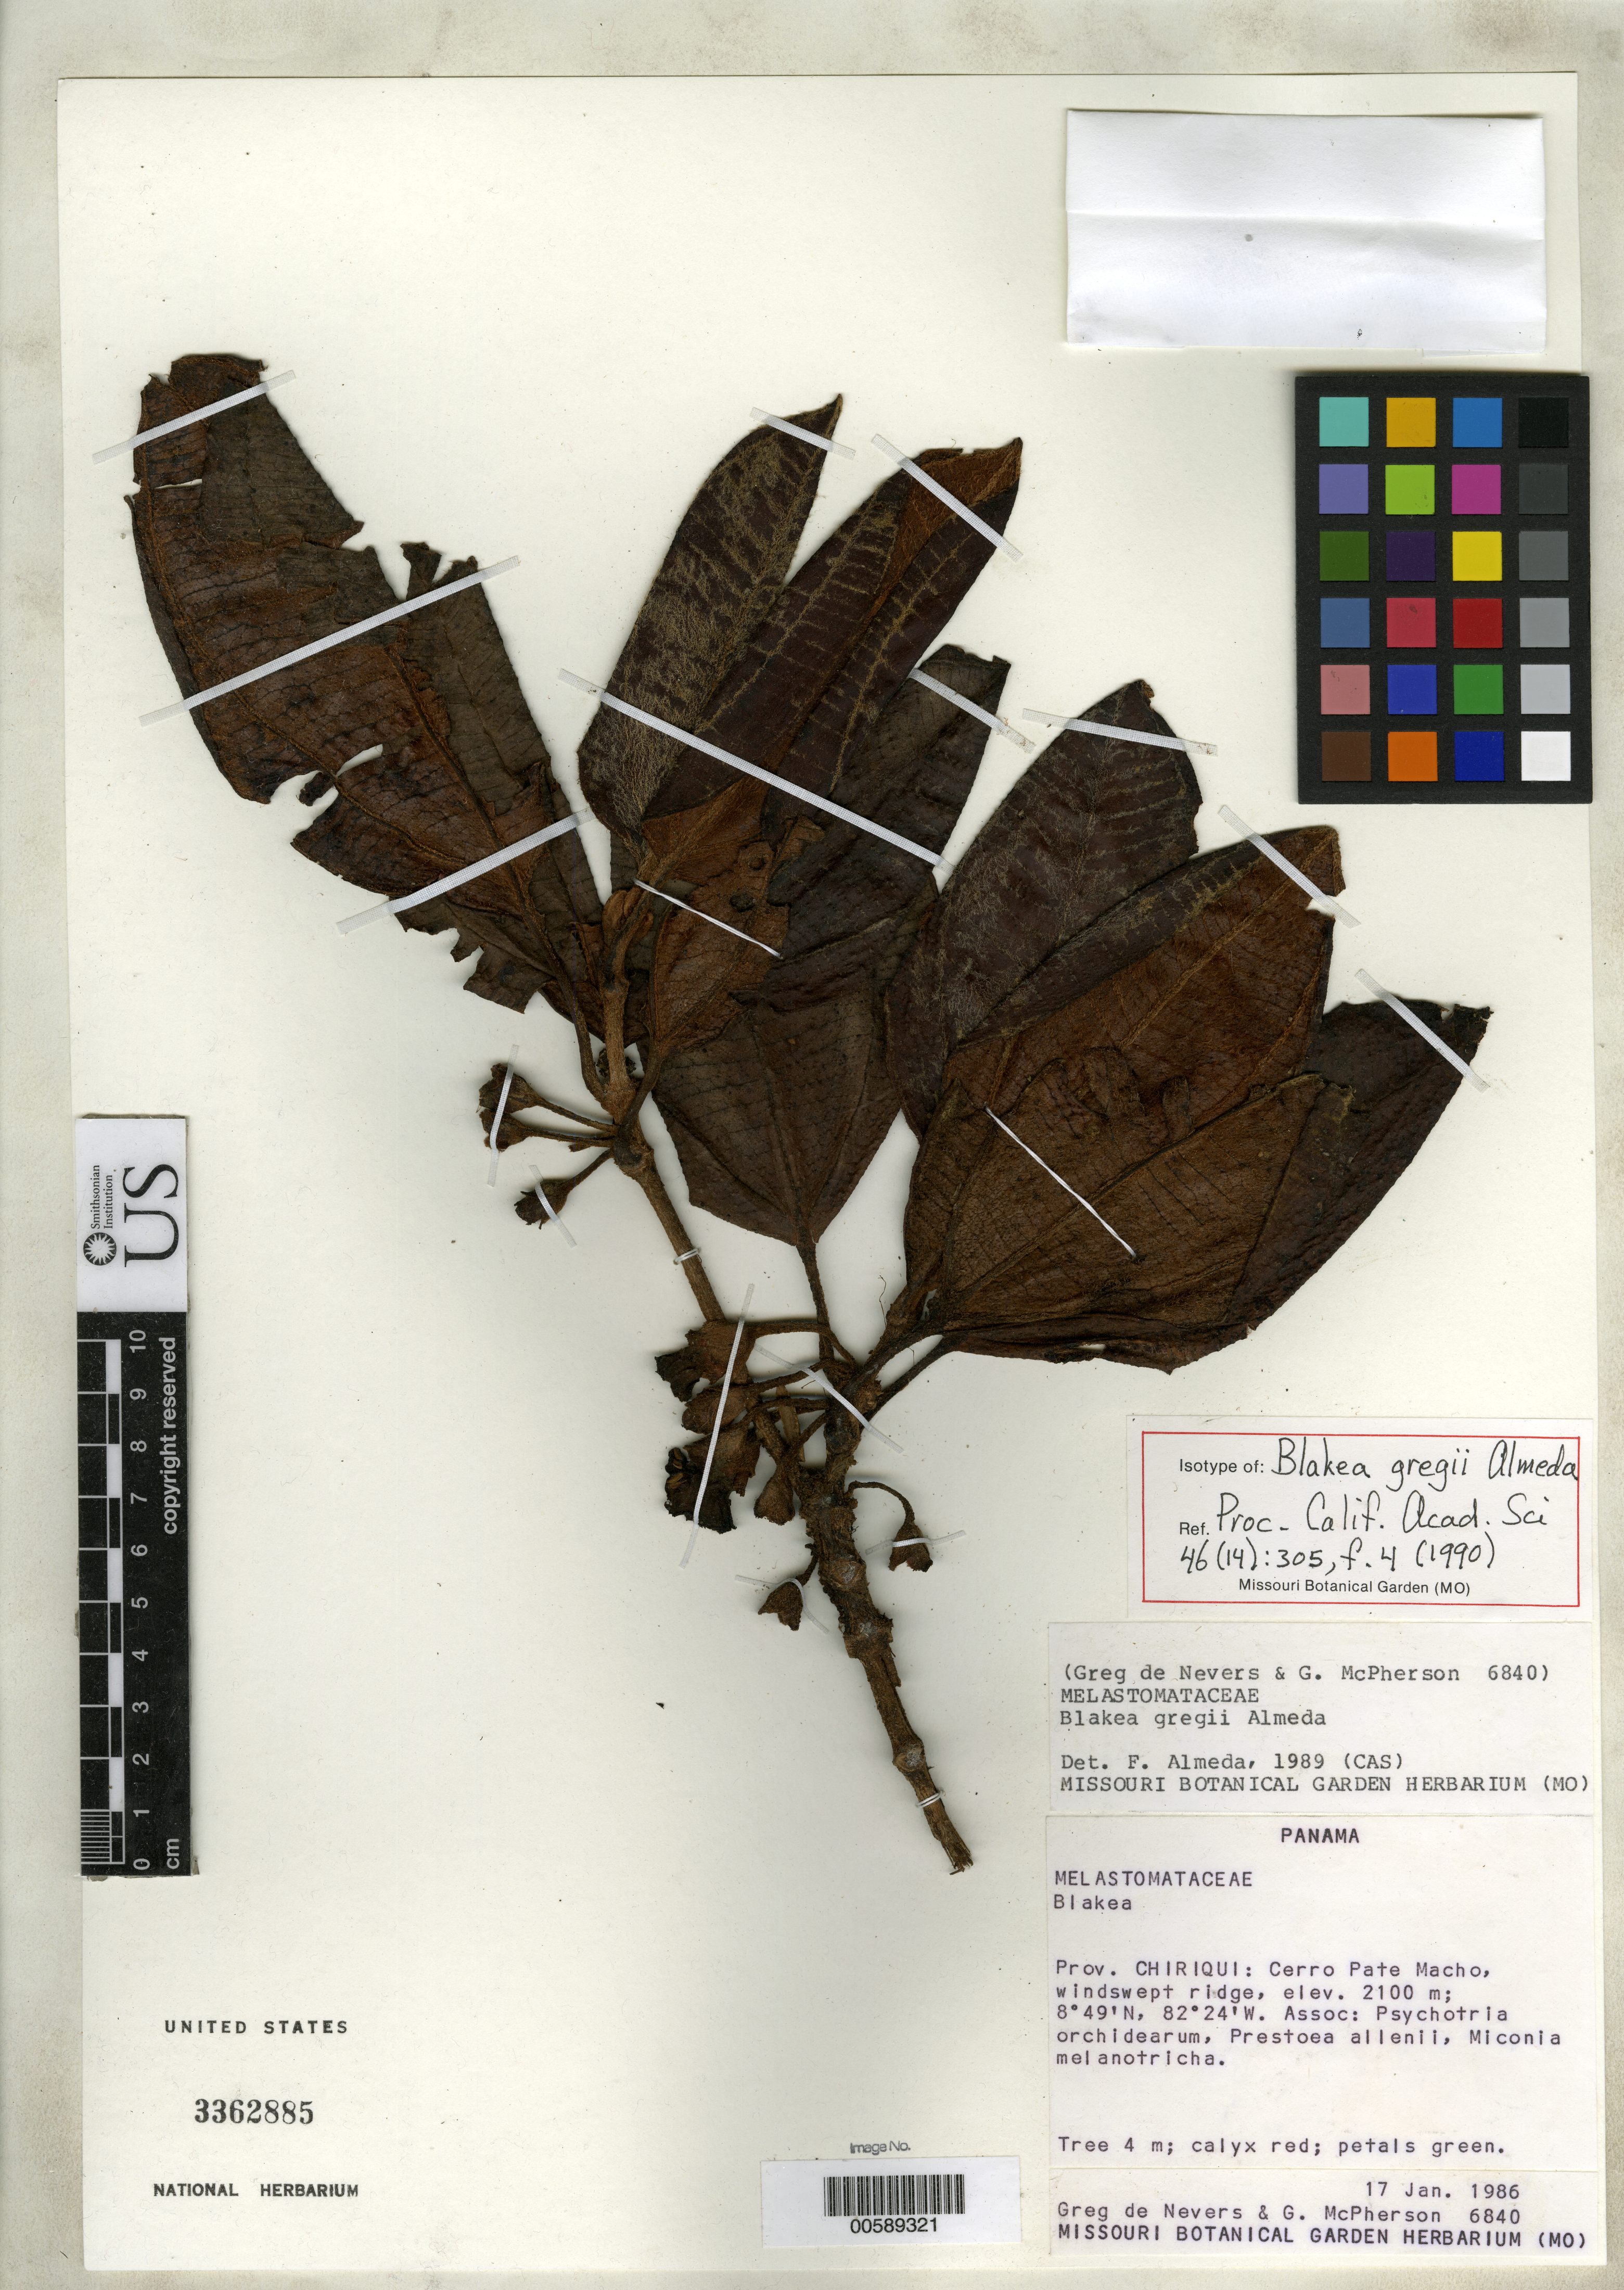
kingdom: Plantae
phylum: Tracheophyta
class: Magnoliopsida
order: Myrtales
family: Melastomataceae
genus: Blakea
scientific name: Blakea gregii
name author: Almeda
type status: Isotype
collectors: G. C. de Nevers & G. D. McPherson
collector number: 6840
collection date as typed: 17 Jan 1986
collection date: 1986-01-17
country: Panama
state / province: Chiriquí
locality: Cerro Pate Macho, windswept Ridge.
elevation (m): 2100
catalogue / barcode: US 3362885